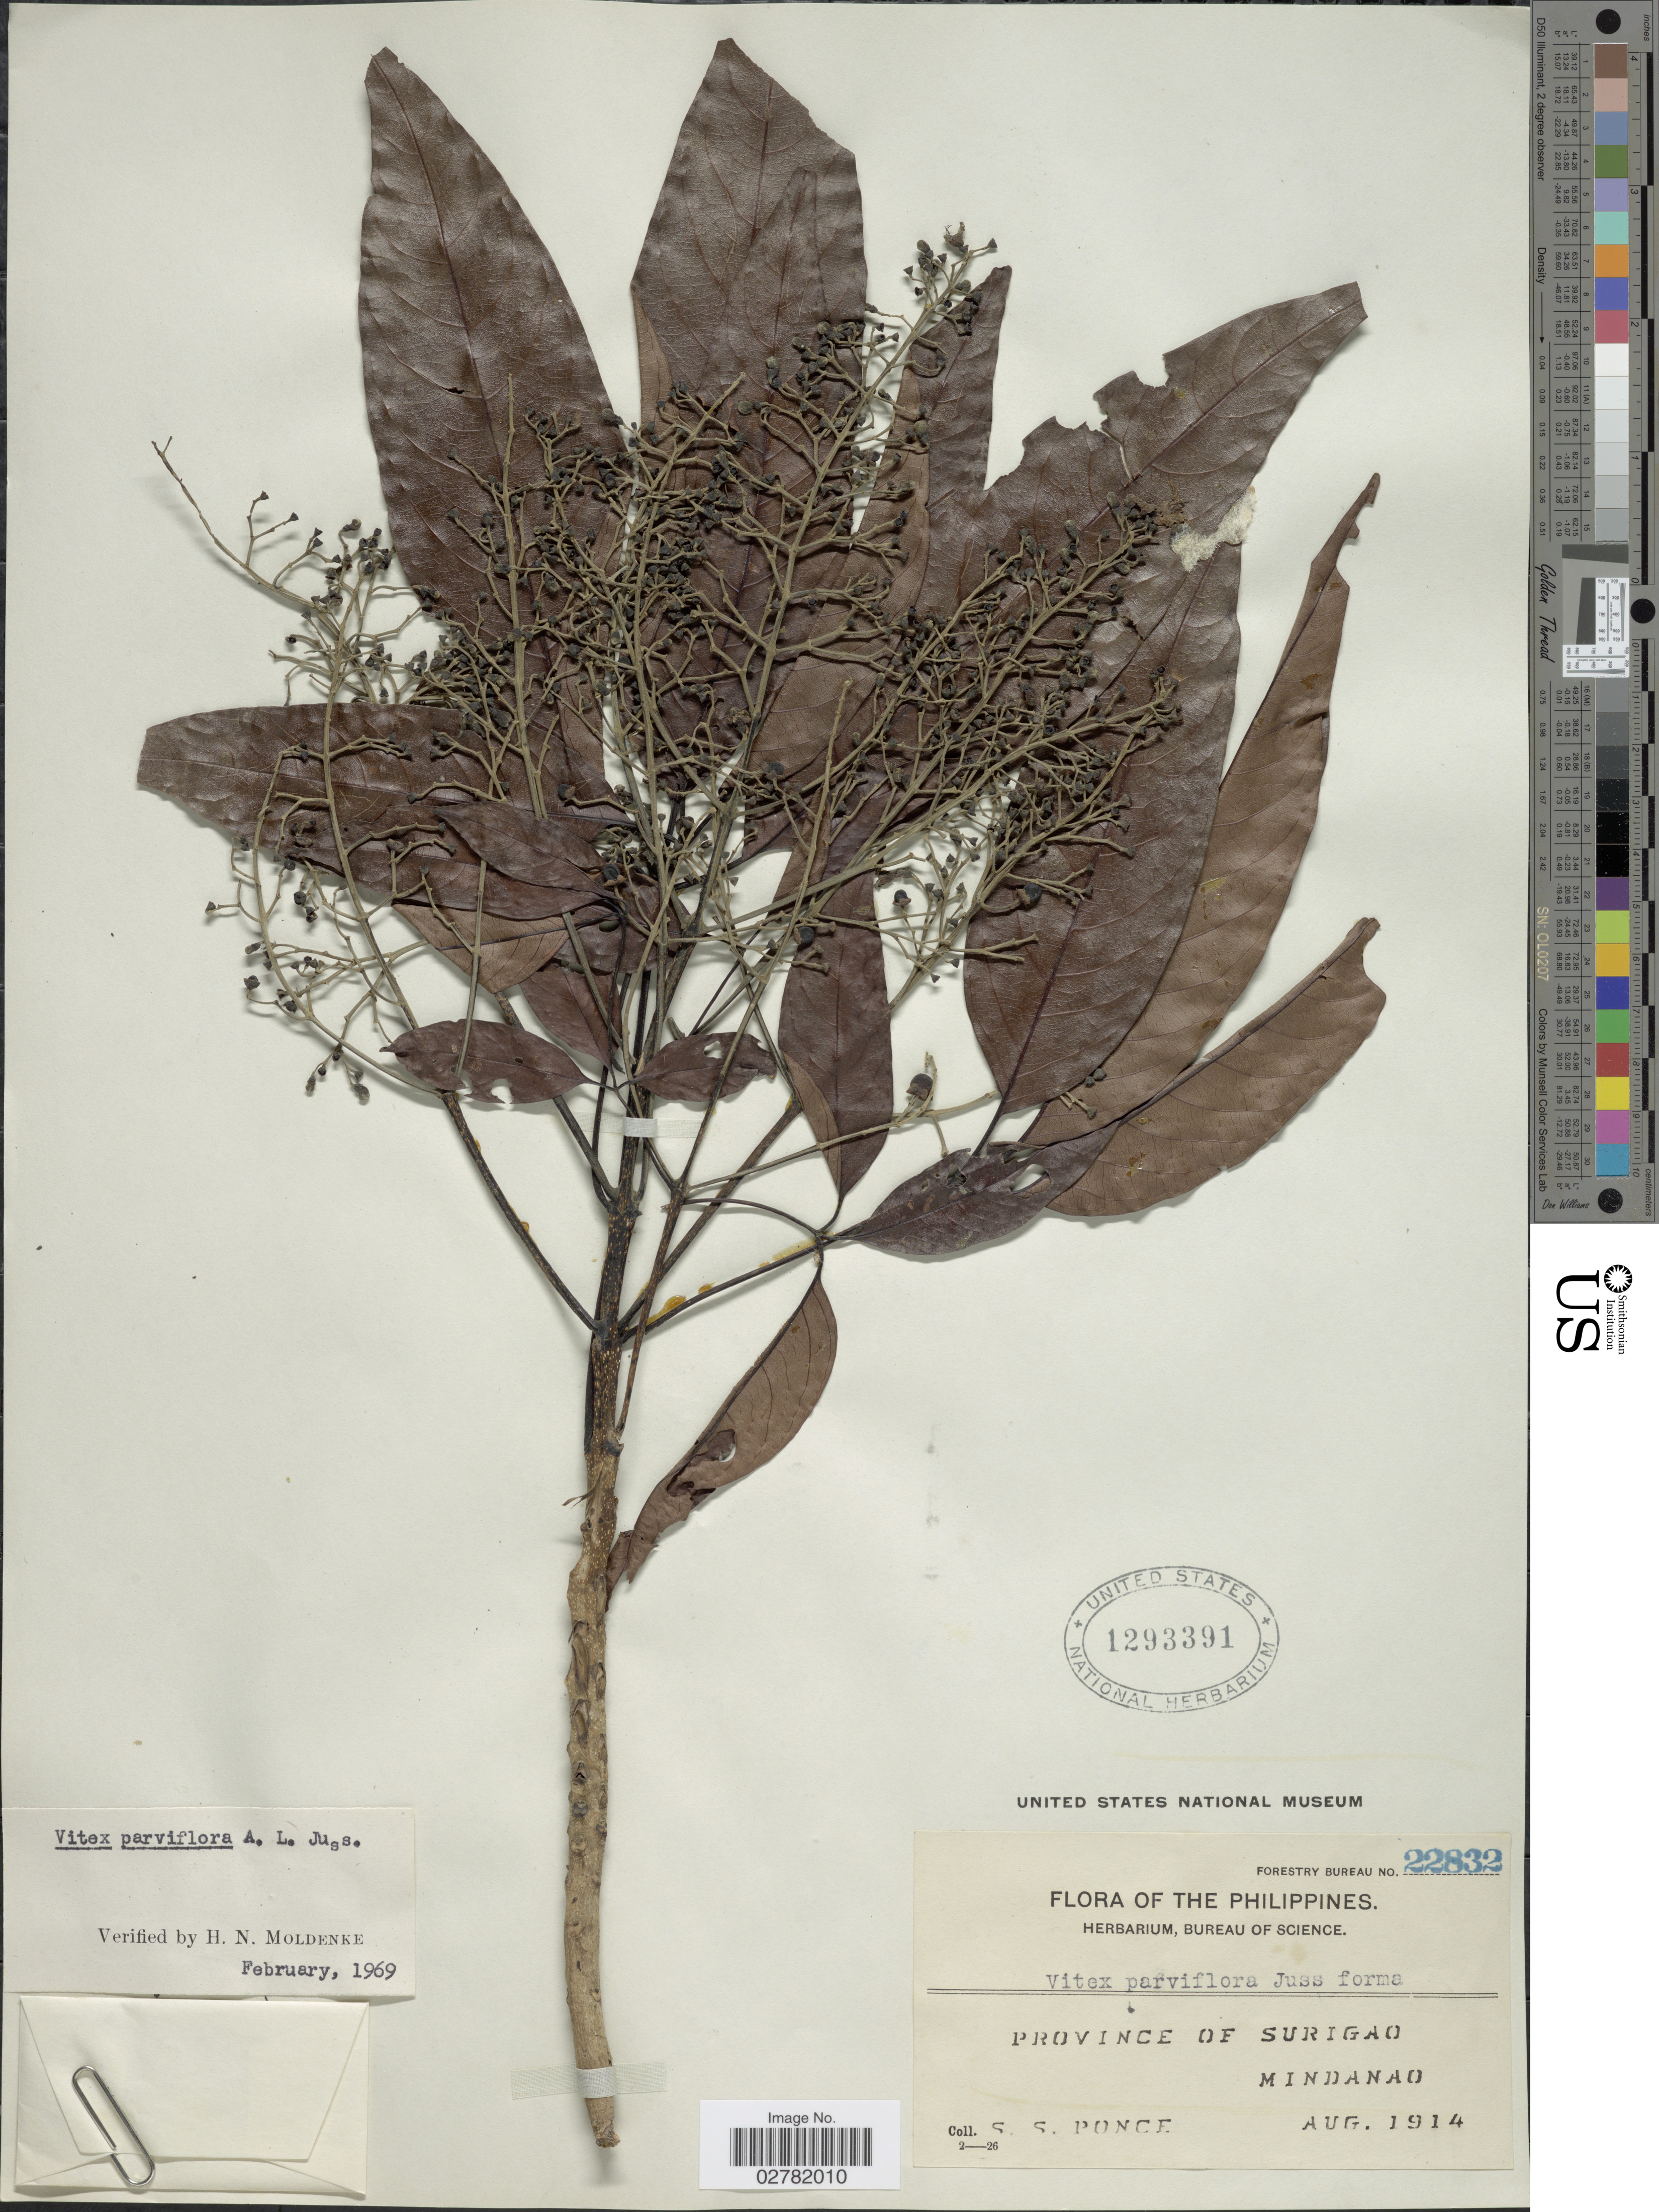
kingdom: Plantae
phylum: Tracheophyta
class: Magnoliopsida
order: Lamiales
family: Lamiaceae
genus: Vitex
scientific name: Vitex parviflora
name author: Juss.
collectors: S. Ponce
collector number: Forestry Bureau 22832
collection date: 1914-08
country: Philippines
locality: Province of Surigao. Mindanao.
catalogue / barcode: US 1293391